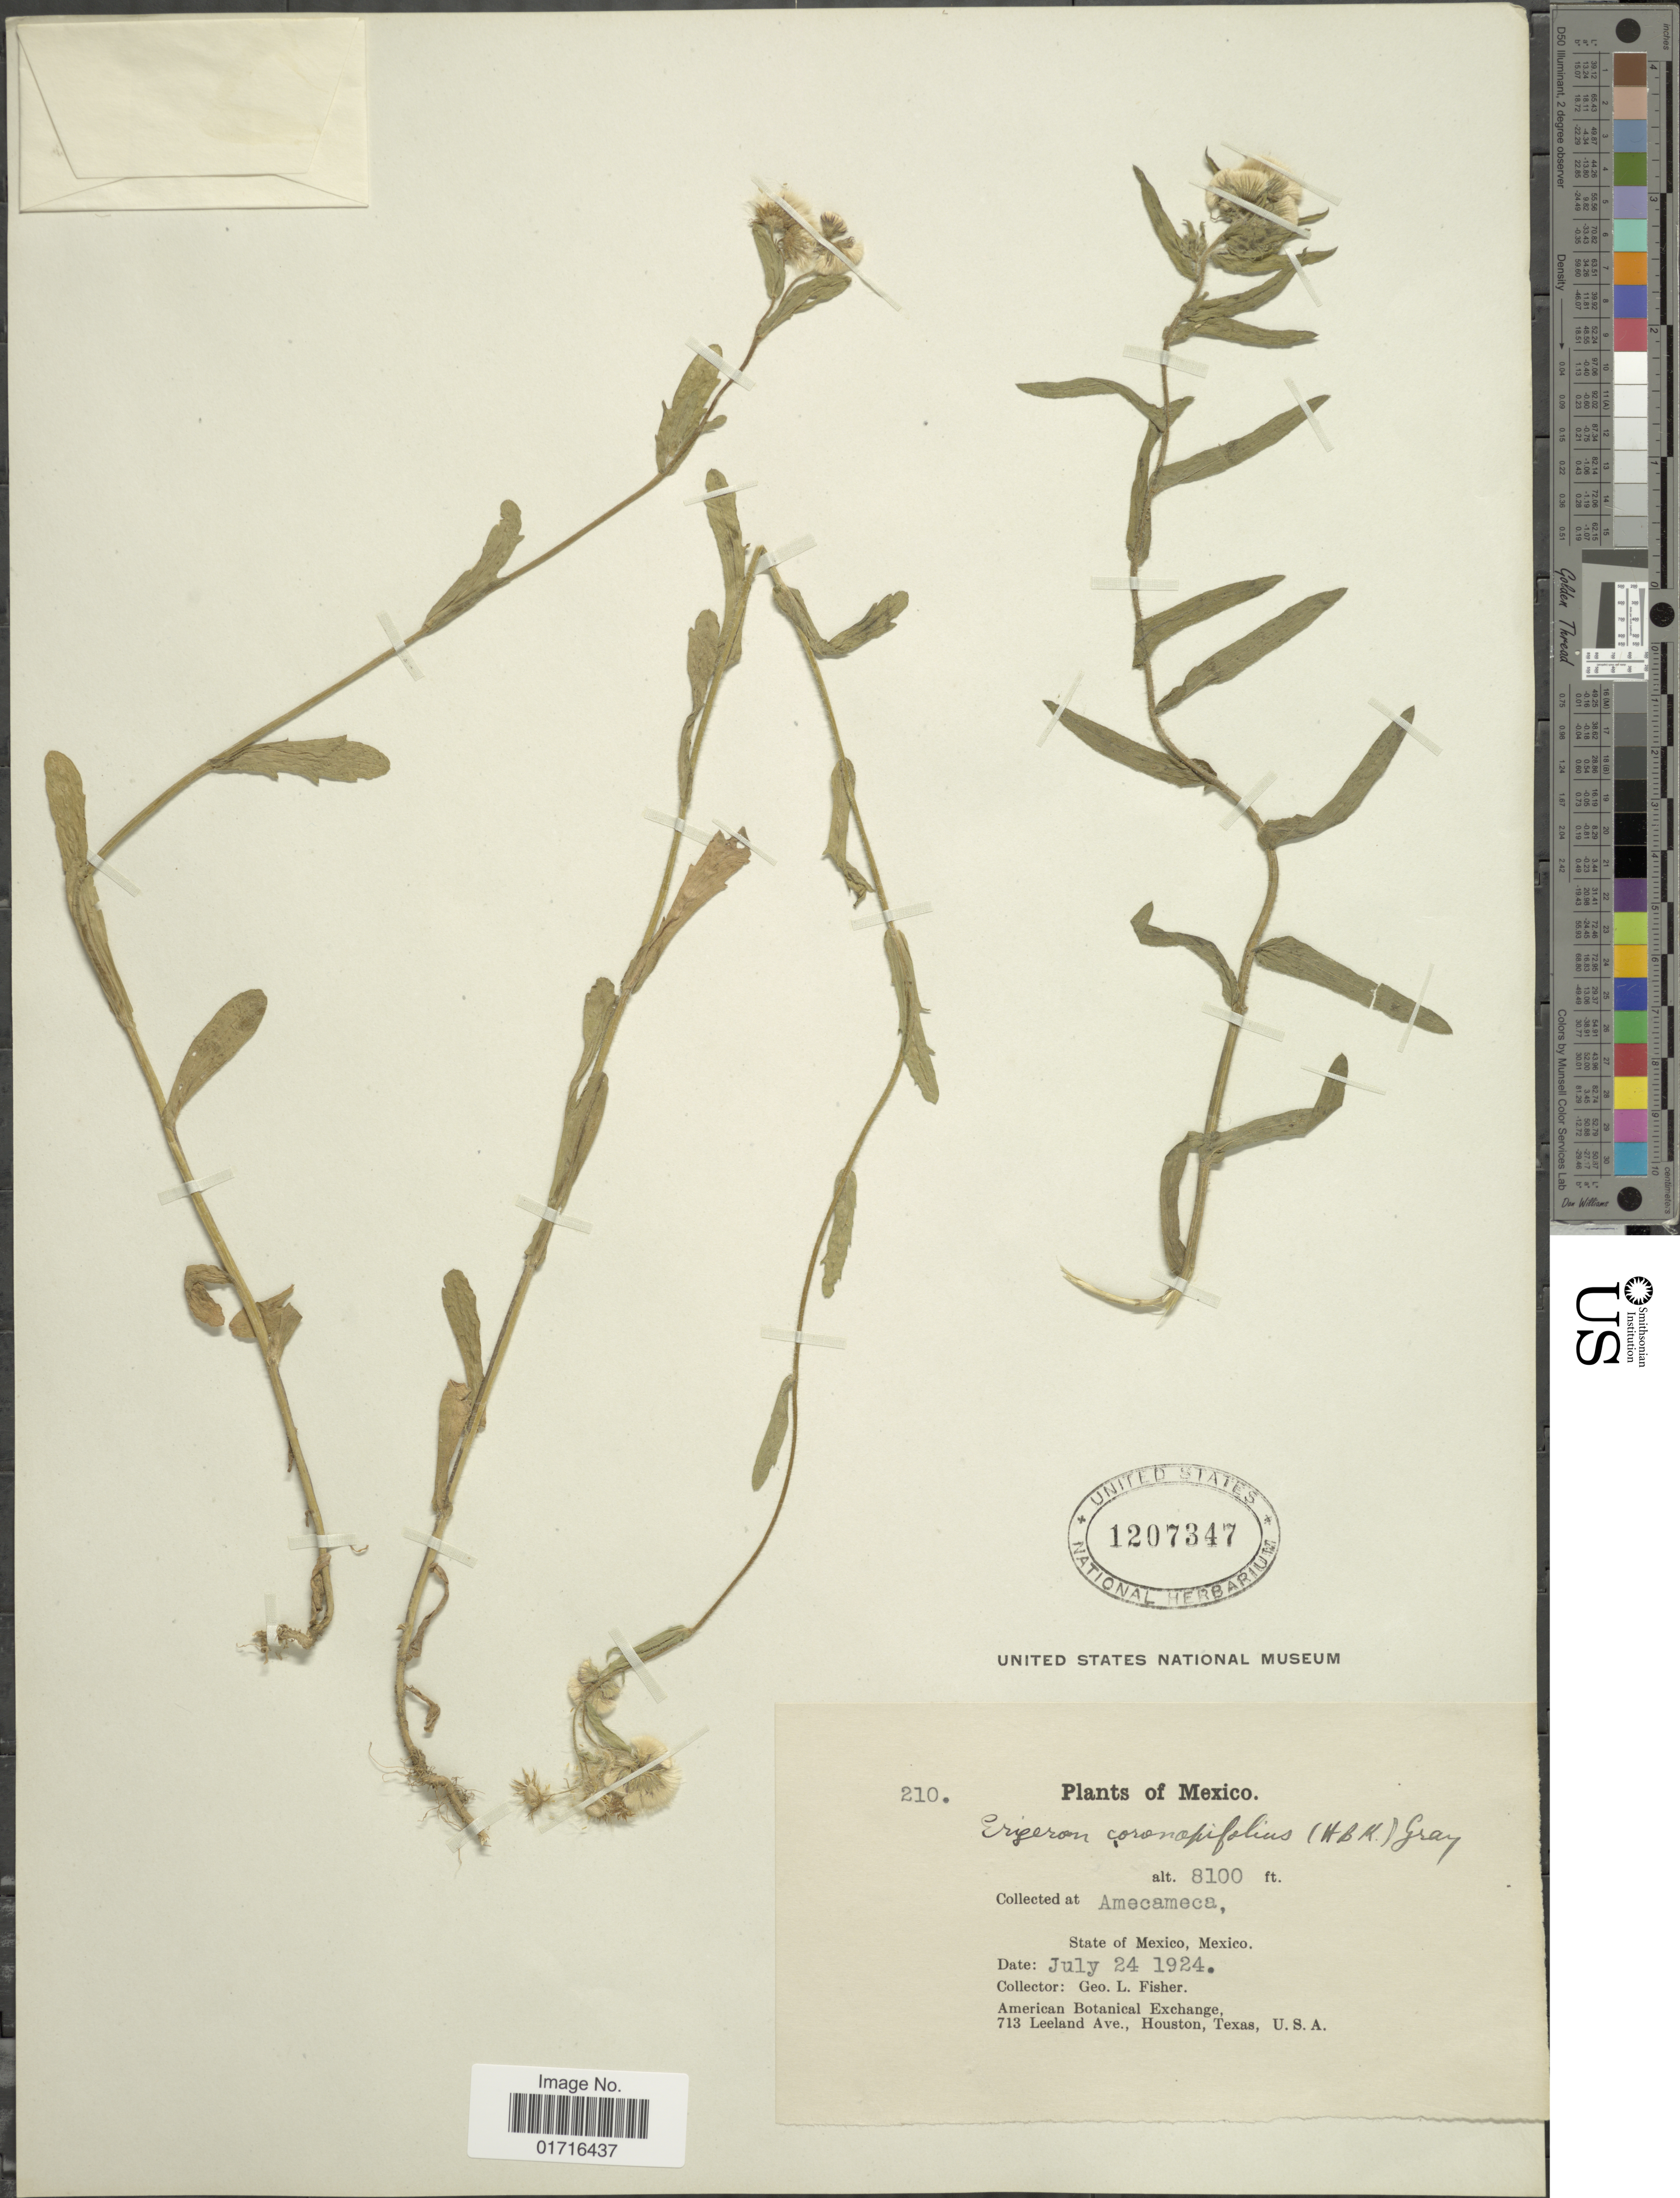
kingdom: Plantae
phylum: Tracheophyta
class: Magnoliopsida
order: Asterales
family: Asteraceae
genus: Conyza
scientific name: Conyza coronopifolia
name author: Kunth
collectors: G. L. Fisher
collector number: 210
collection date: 1924-07-24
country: Mexico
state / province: México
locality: Amecameca,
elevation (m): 2469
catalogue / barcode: US 1207347